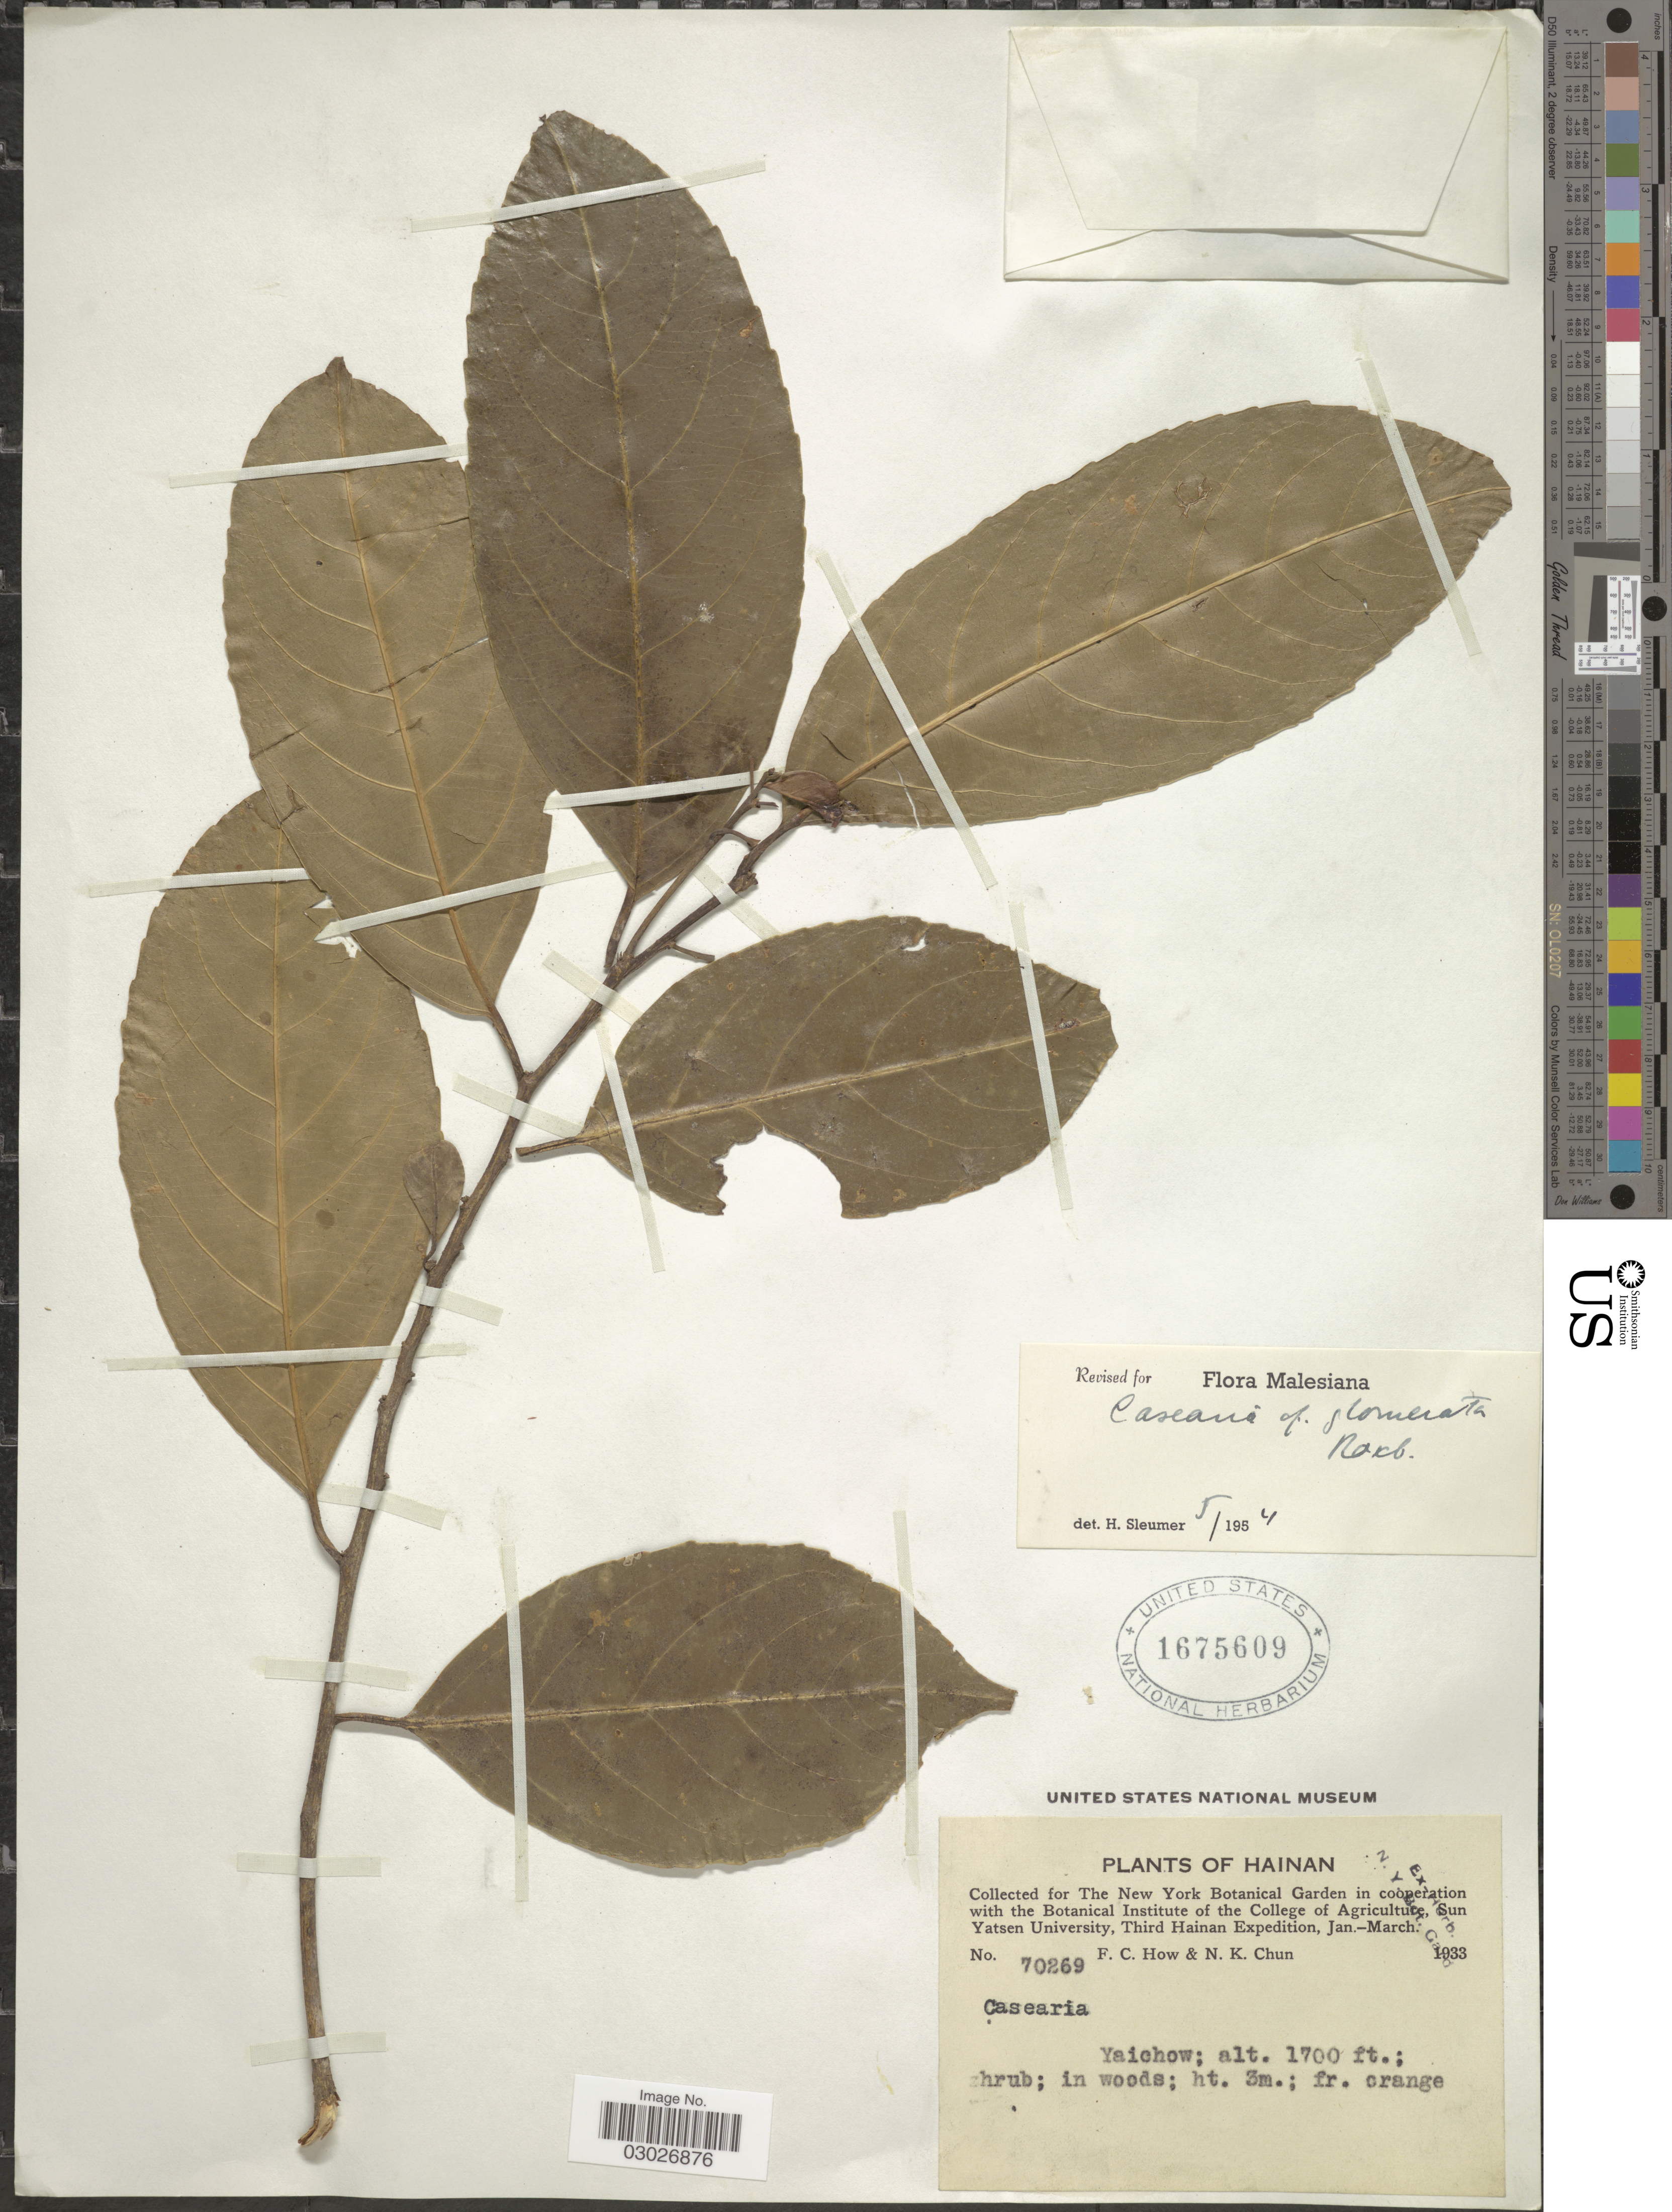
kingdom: Plantae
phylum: Tracheophyta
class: Magnoliopsida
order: Malpighiales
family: Salicaceae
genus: Casearia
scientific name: Casearia glomerata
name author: Roxb.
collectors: F. C. How & N. K. Chun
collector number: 70269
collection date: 1933-01/1933-03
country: China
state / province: Hainan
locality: Yaichow.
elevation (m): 518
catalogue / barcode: US 1675609